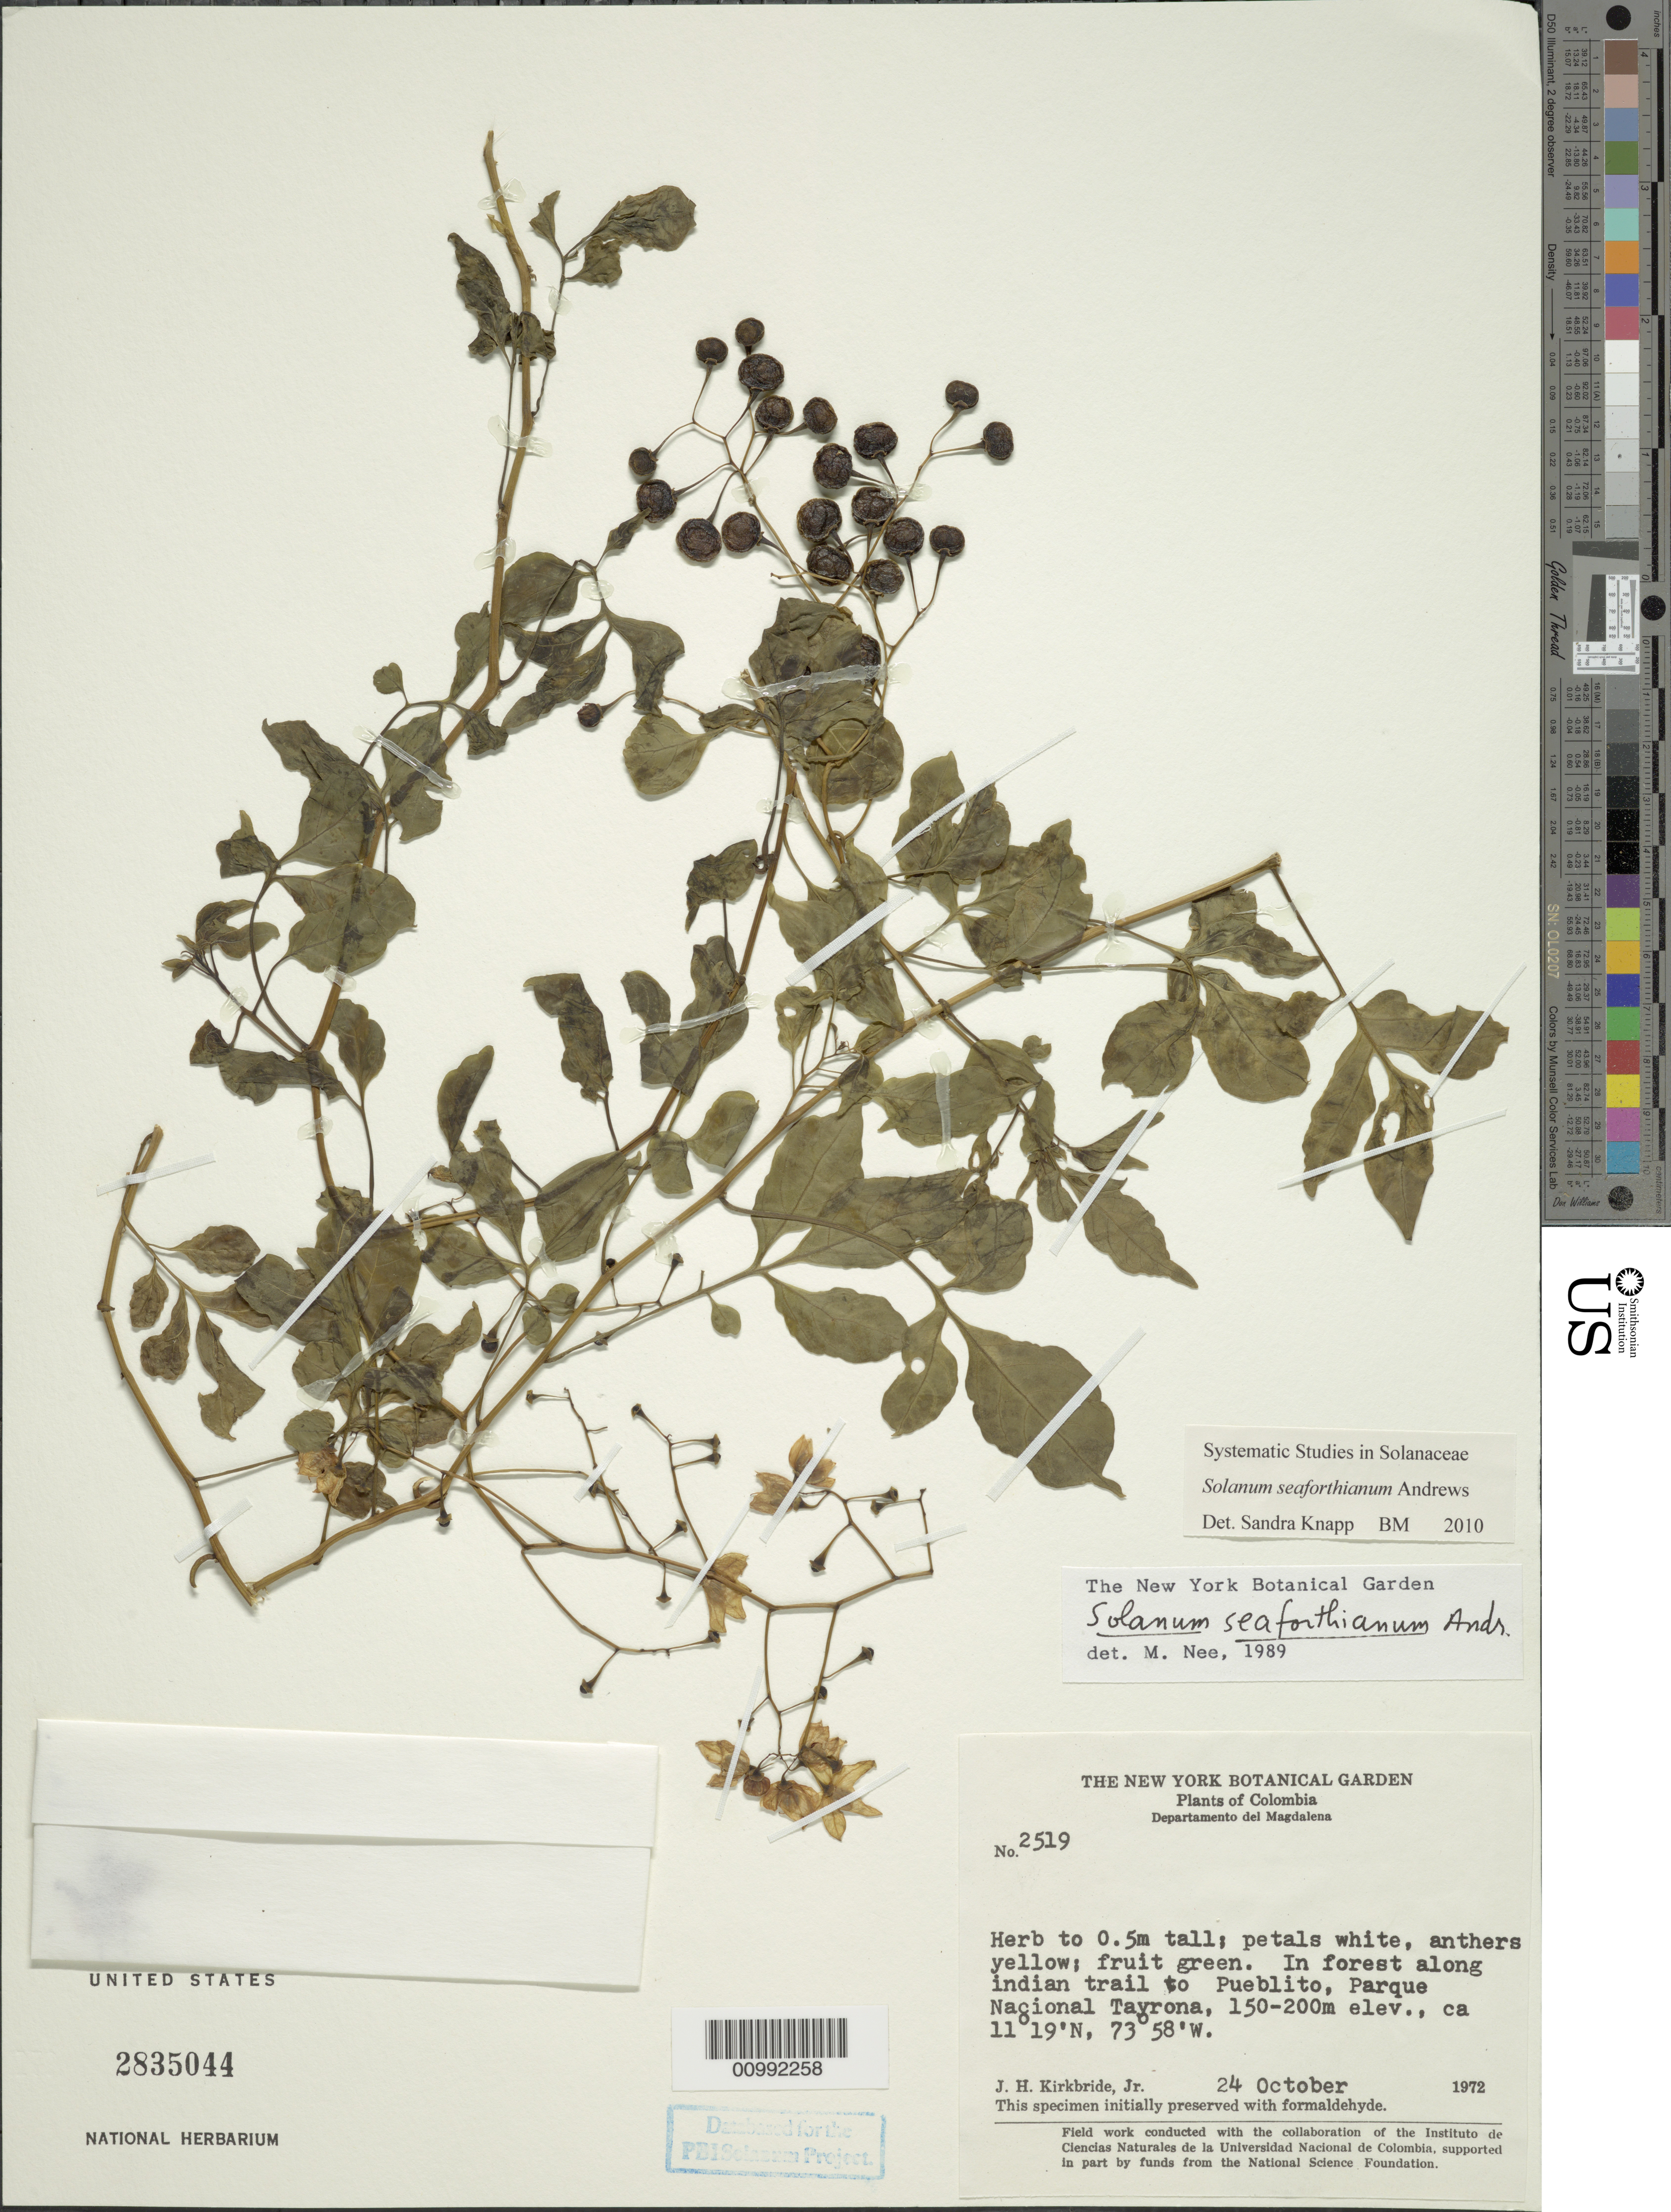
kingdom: Plantae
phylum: Tracheophyta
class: Magnoliopsida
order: Solanales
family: Solanaceae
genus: Solanum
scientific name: Solanum seaforthianum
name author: Andrews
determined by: Knapp, S. D.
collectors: J. H. Kirkbride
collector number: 2519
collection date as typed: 24 Oct 1972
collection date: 1972-10-24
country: Colombia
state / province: Magdalena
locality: trail to Pueblito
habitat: forest along trail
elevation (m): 150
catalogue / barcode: US 2835044